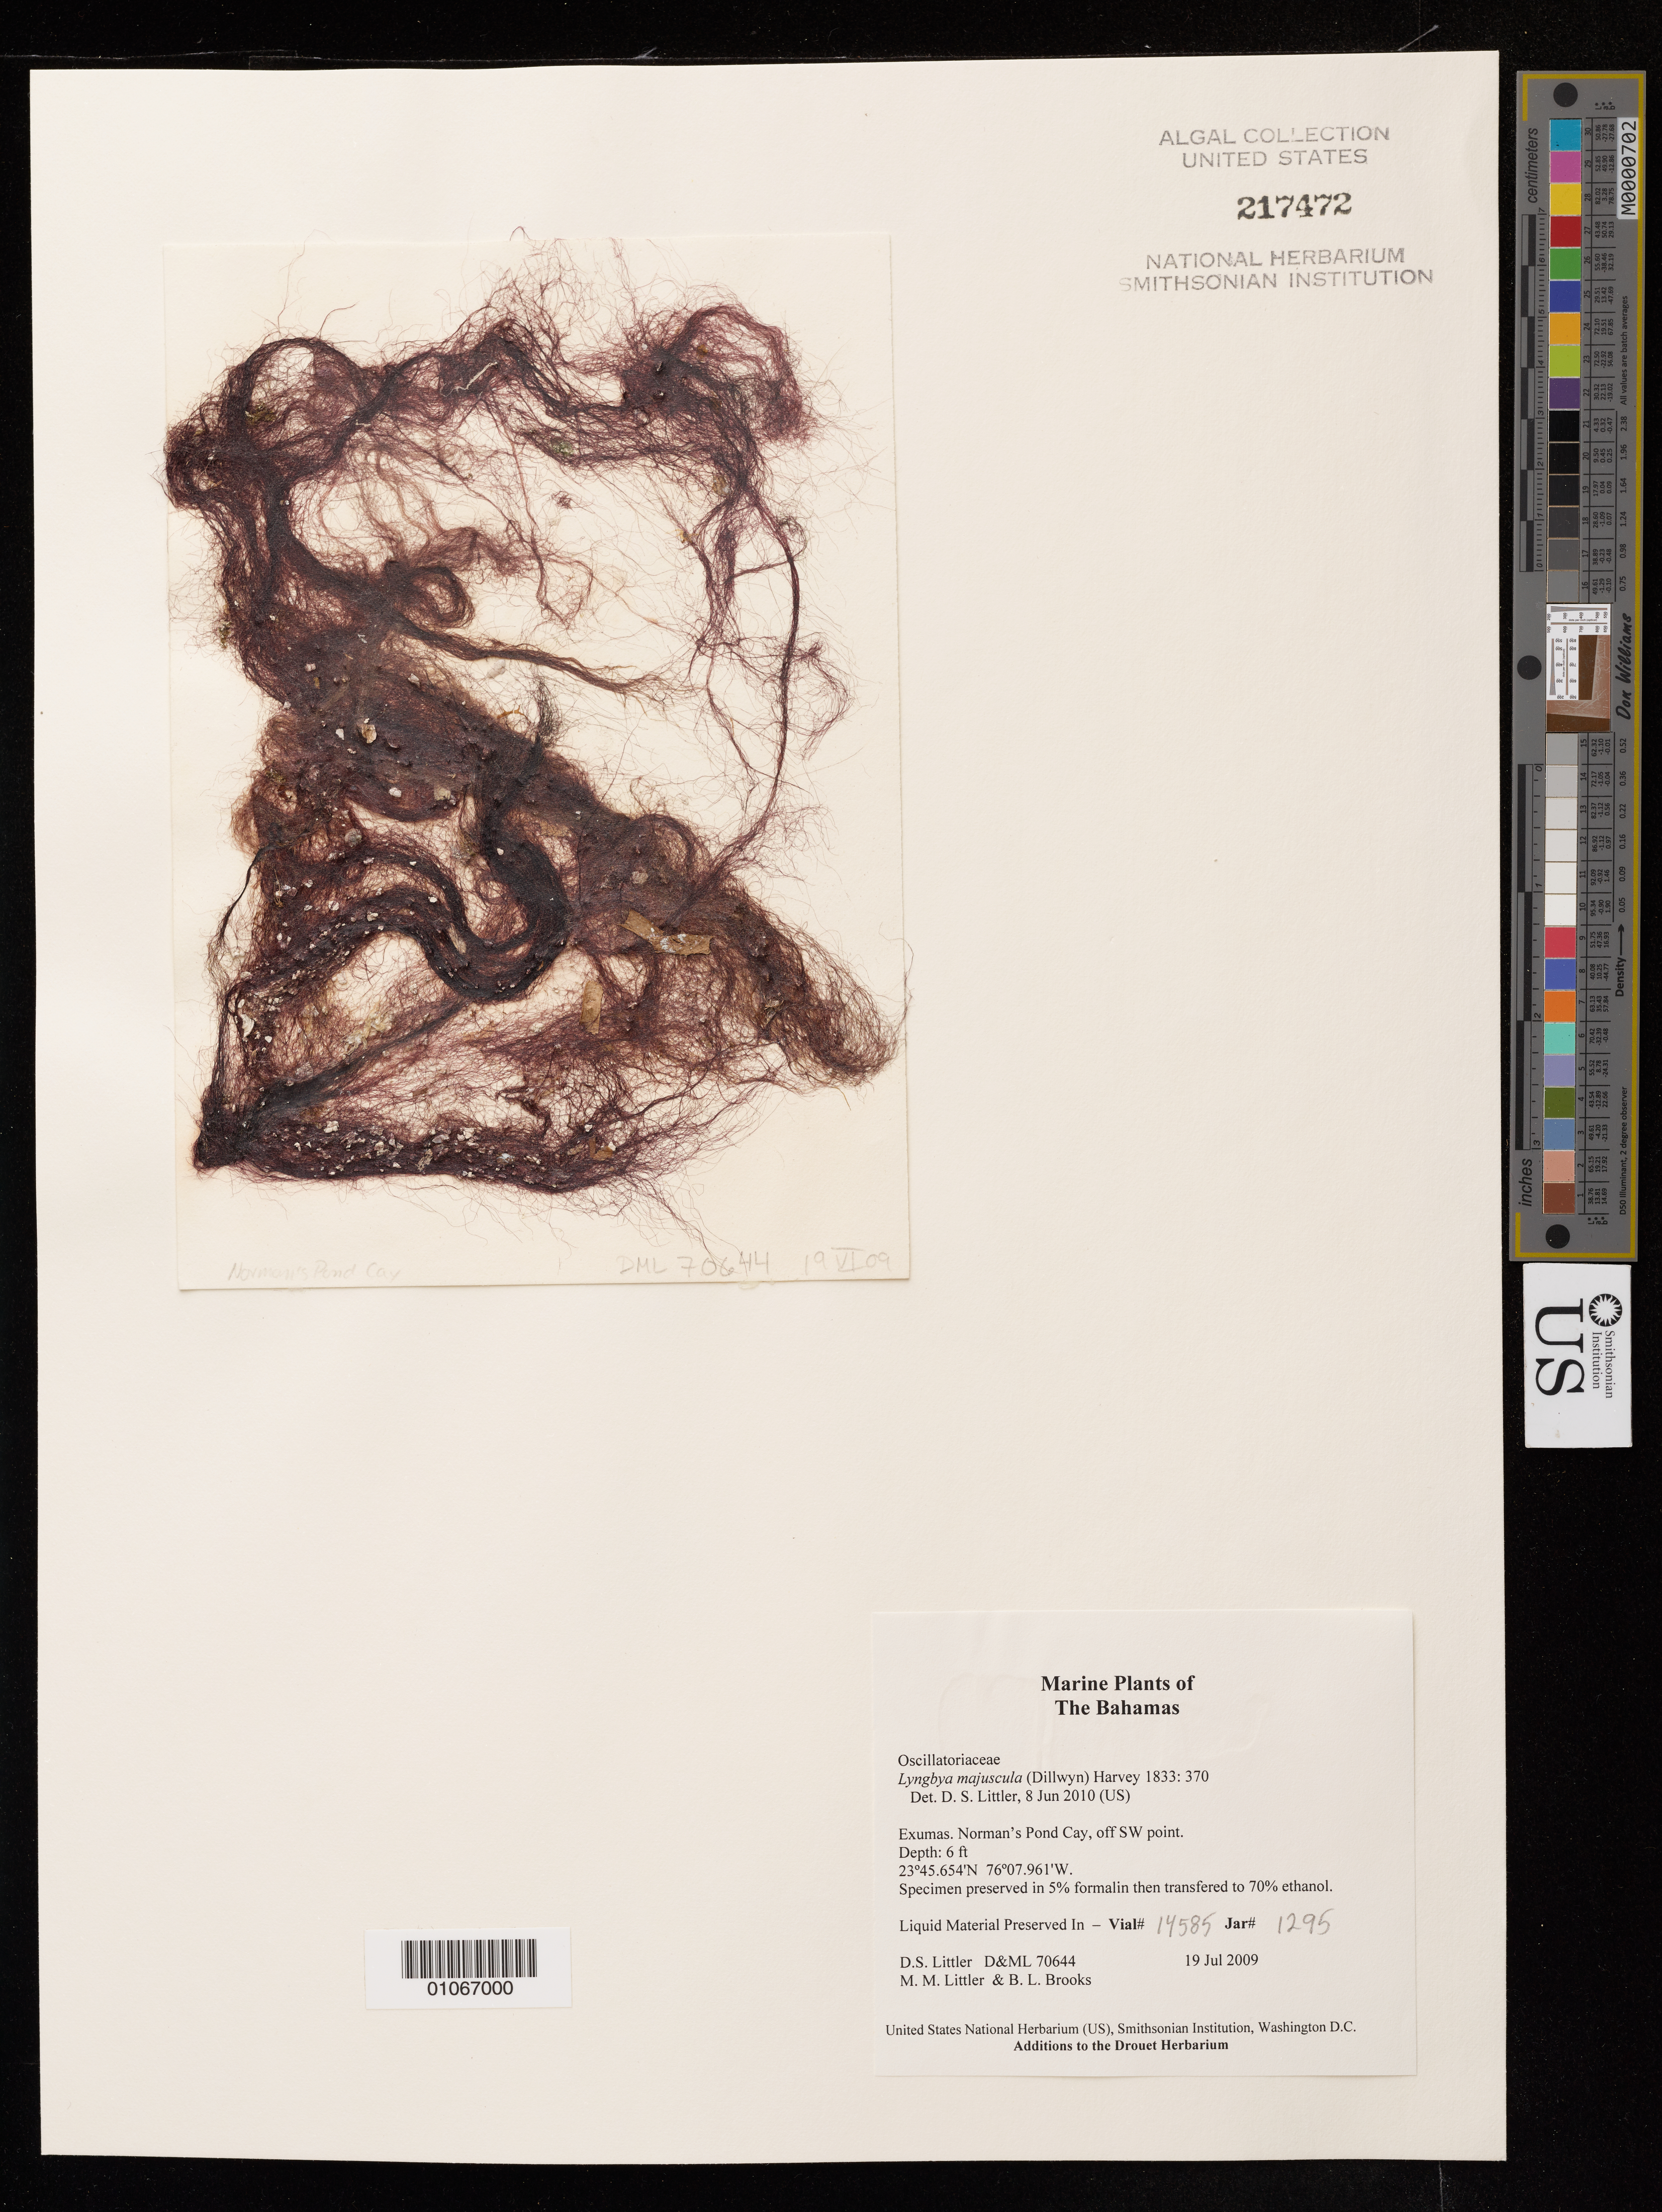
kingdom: Bacteria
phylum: Cyanobacteria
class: Cyanobacteriia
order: Cyanobacteriales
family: Microcoleaceae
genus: Lyngbya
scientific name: Lyngbya majuscula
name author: Harv. ex Gomont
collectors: D. S. Littler, M. M. Littler & B. L. Brooks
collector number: D&ML70644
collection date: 2009-07-19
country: Bahamas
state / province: Exuma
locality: Norman's Pond Cay, off SW point.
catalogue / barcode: US 217472